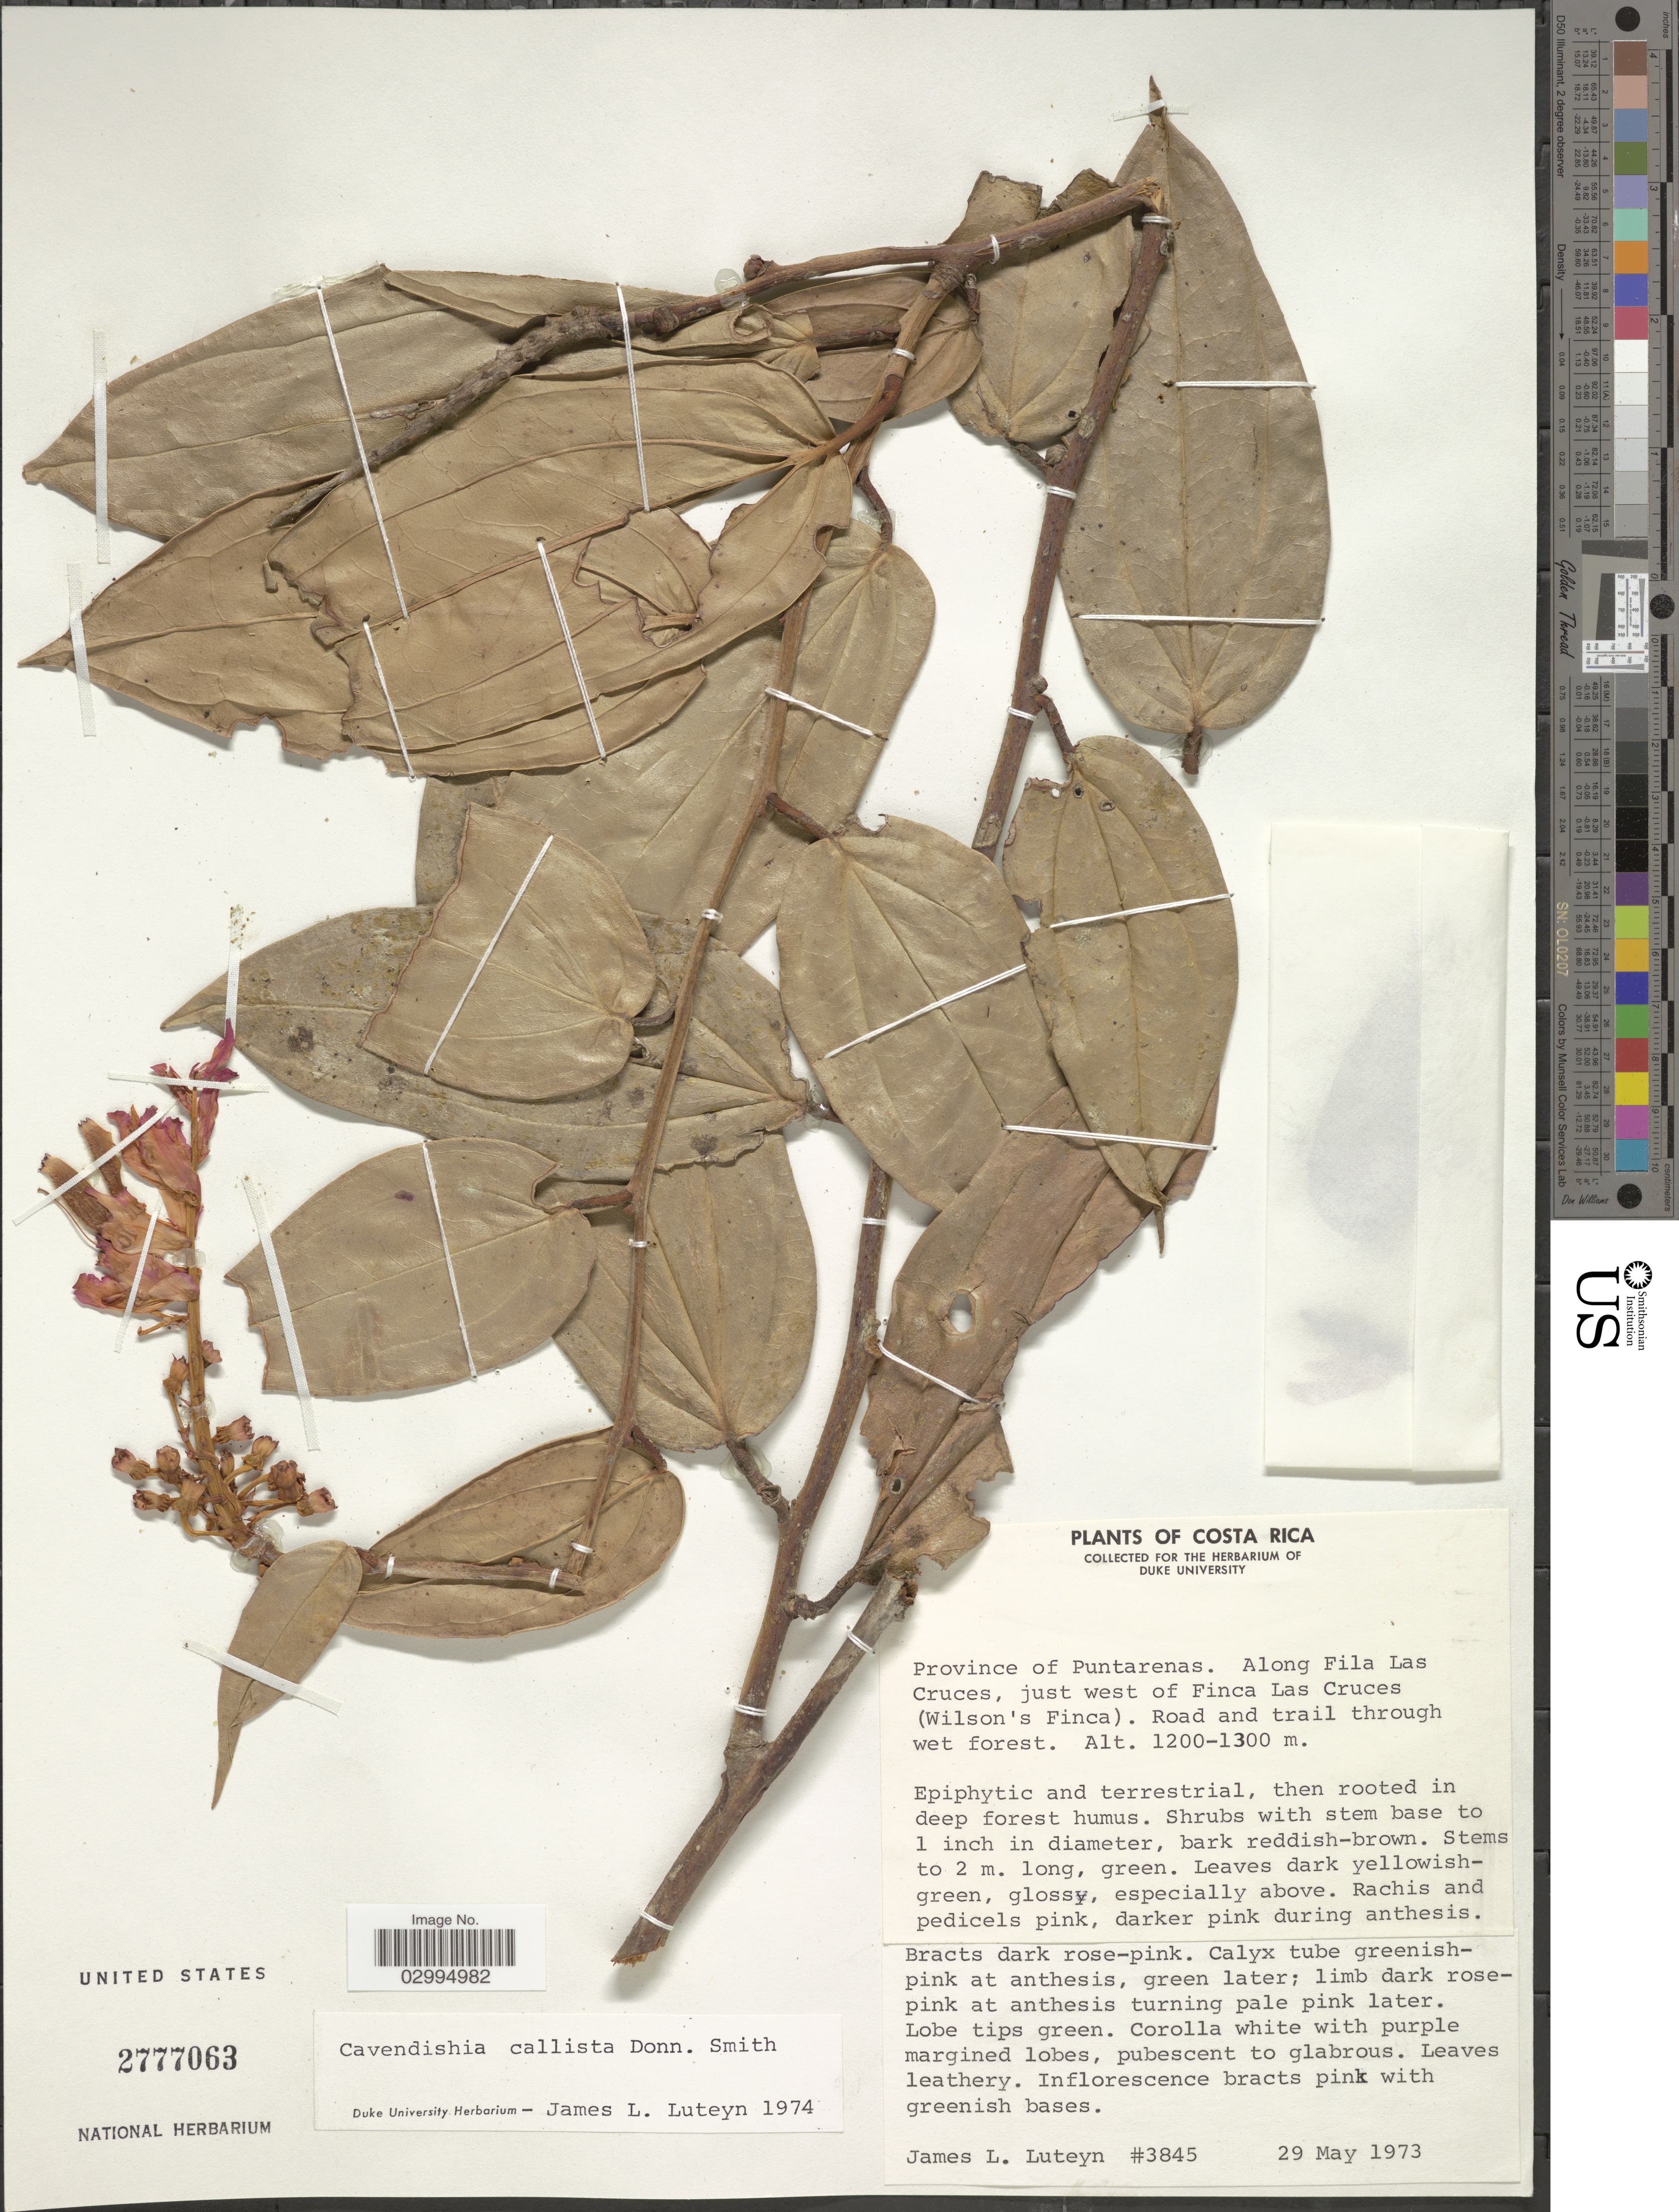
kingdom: Plantae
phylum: Tracheophyta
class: Magnoliopsida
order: Ericales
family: Ericaceae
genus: Cavendishia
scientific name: Cavendishia callista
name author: Donn. Sm.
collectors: J. Luteyn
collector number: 3845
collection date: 1973-05-29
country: Costa Rica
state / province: Puntarenas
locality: Along Fila Las Cruces, just west of Finca Las Cruces (Wilson's Finca).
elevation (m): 1200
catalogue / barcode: US 2777063